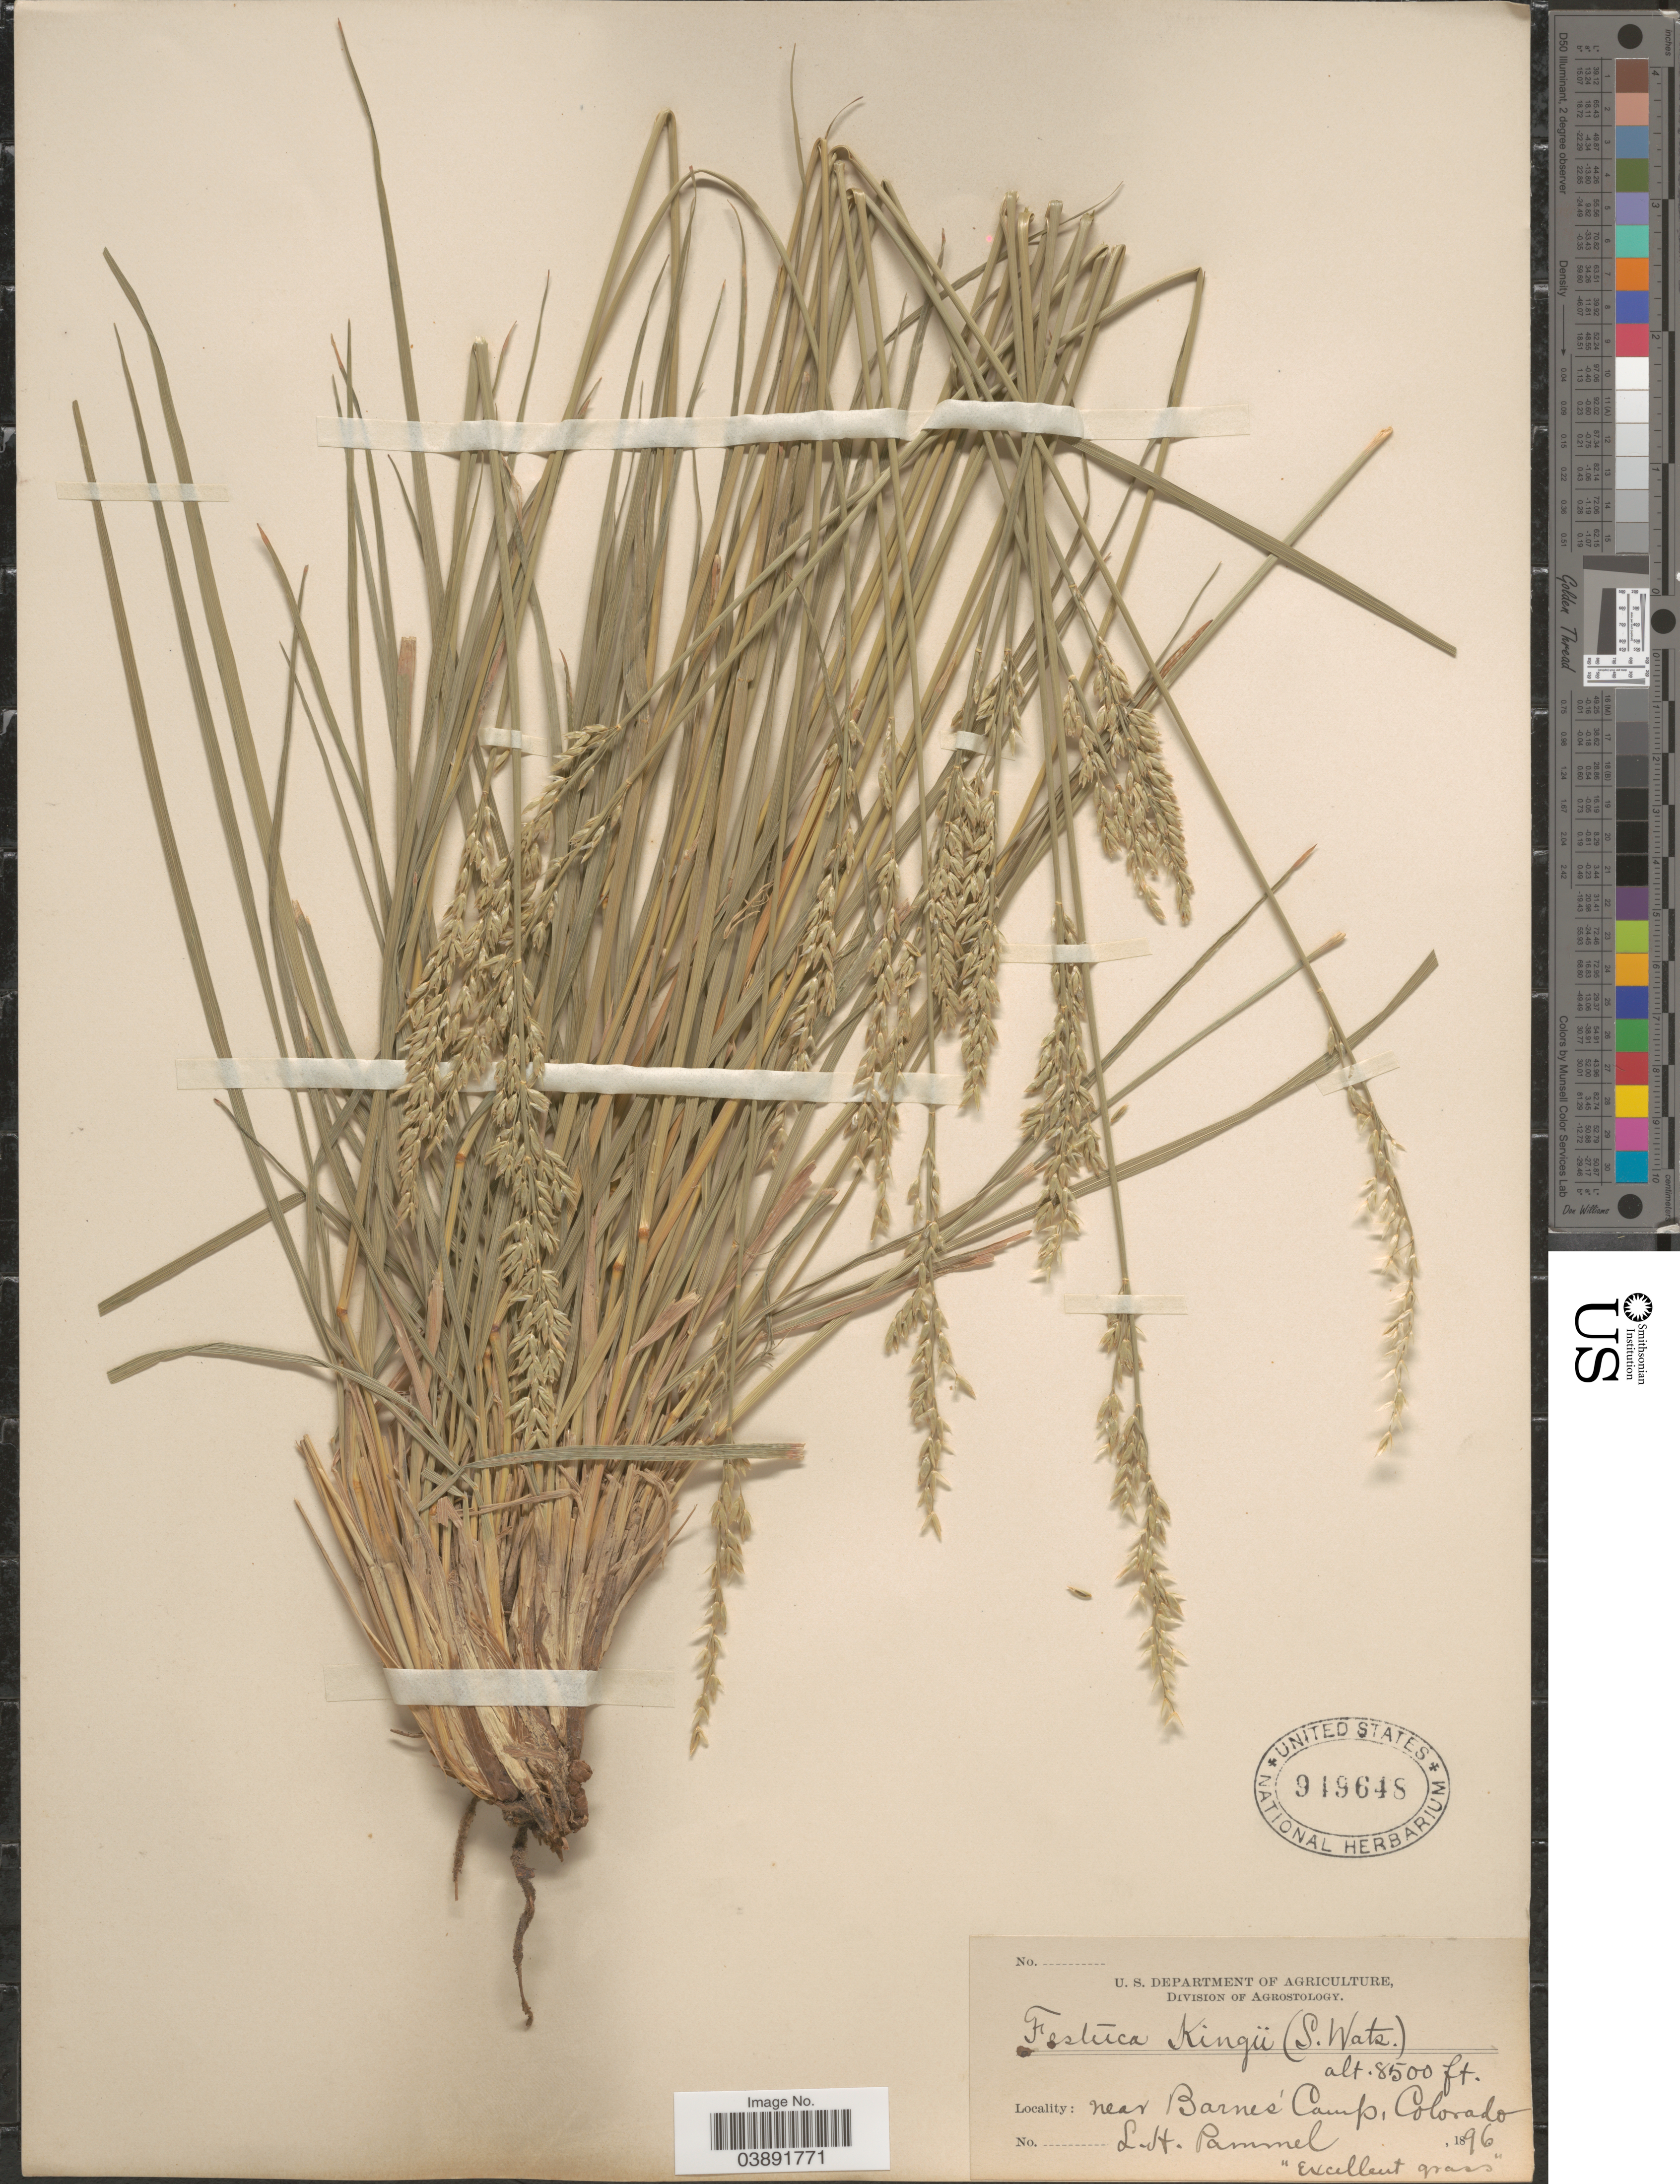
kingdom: Plantae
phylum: Tracheophyta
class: Liliopsida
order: Poales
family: Poaceae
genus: Hesperochloa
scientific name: Hesperochloa kingii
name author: (S. Watson) Rydb.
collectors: L. Pammel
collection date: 1896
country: United States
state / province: Colorado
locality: Near Barnes' Camp.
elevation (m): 2591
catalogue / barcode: US 949648